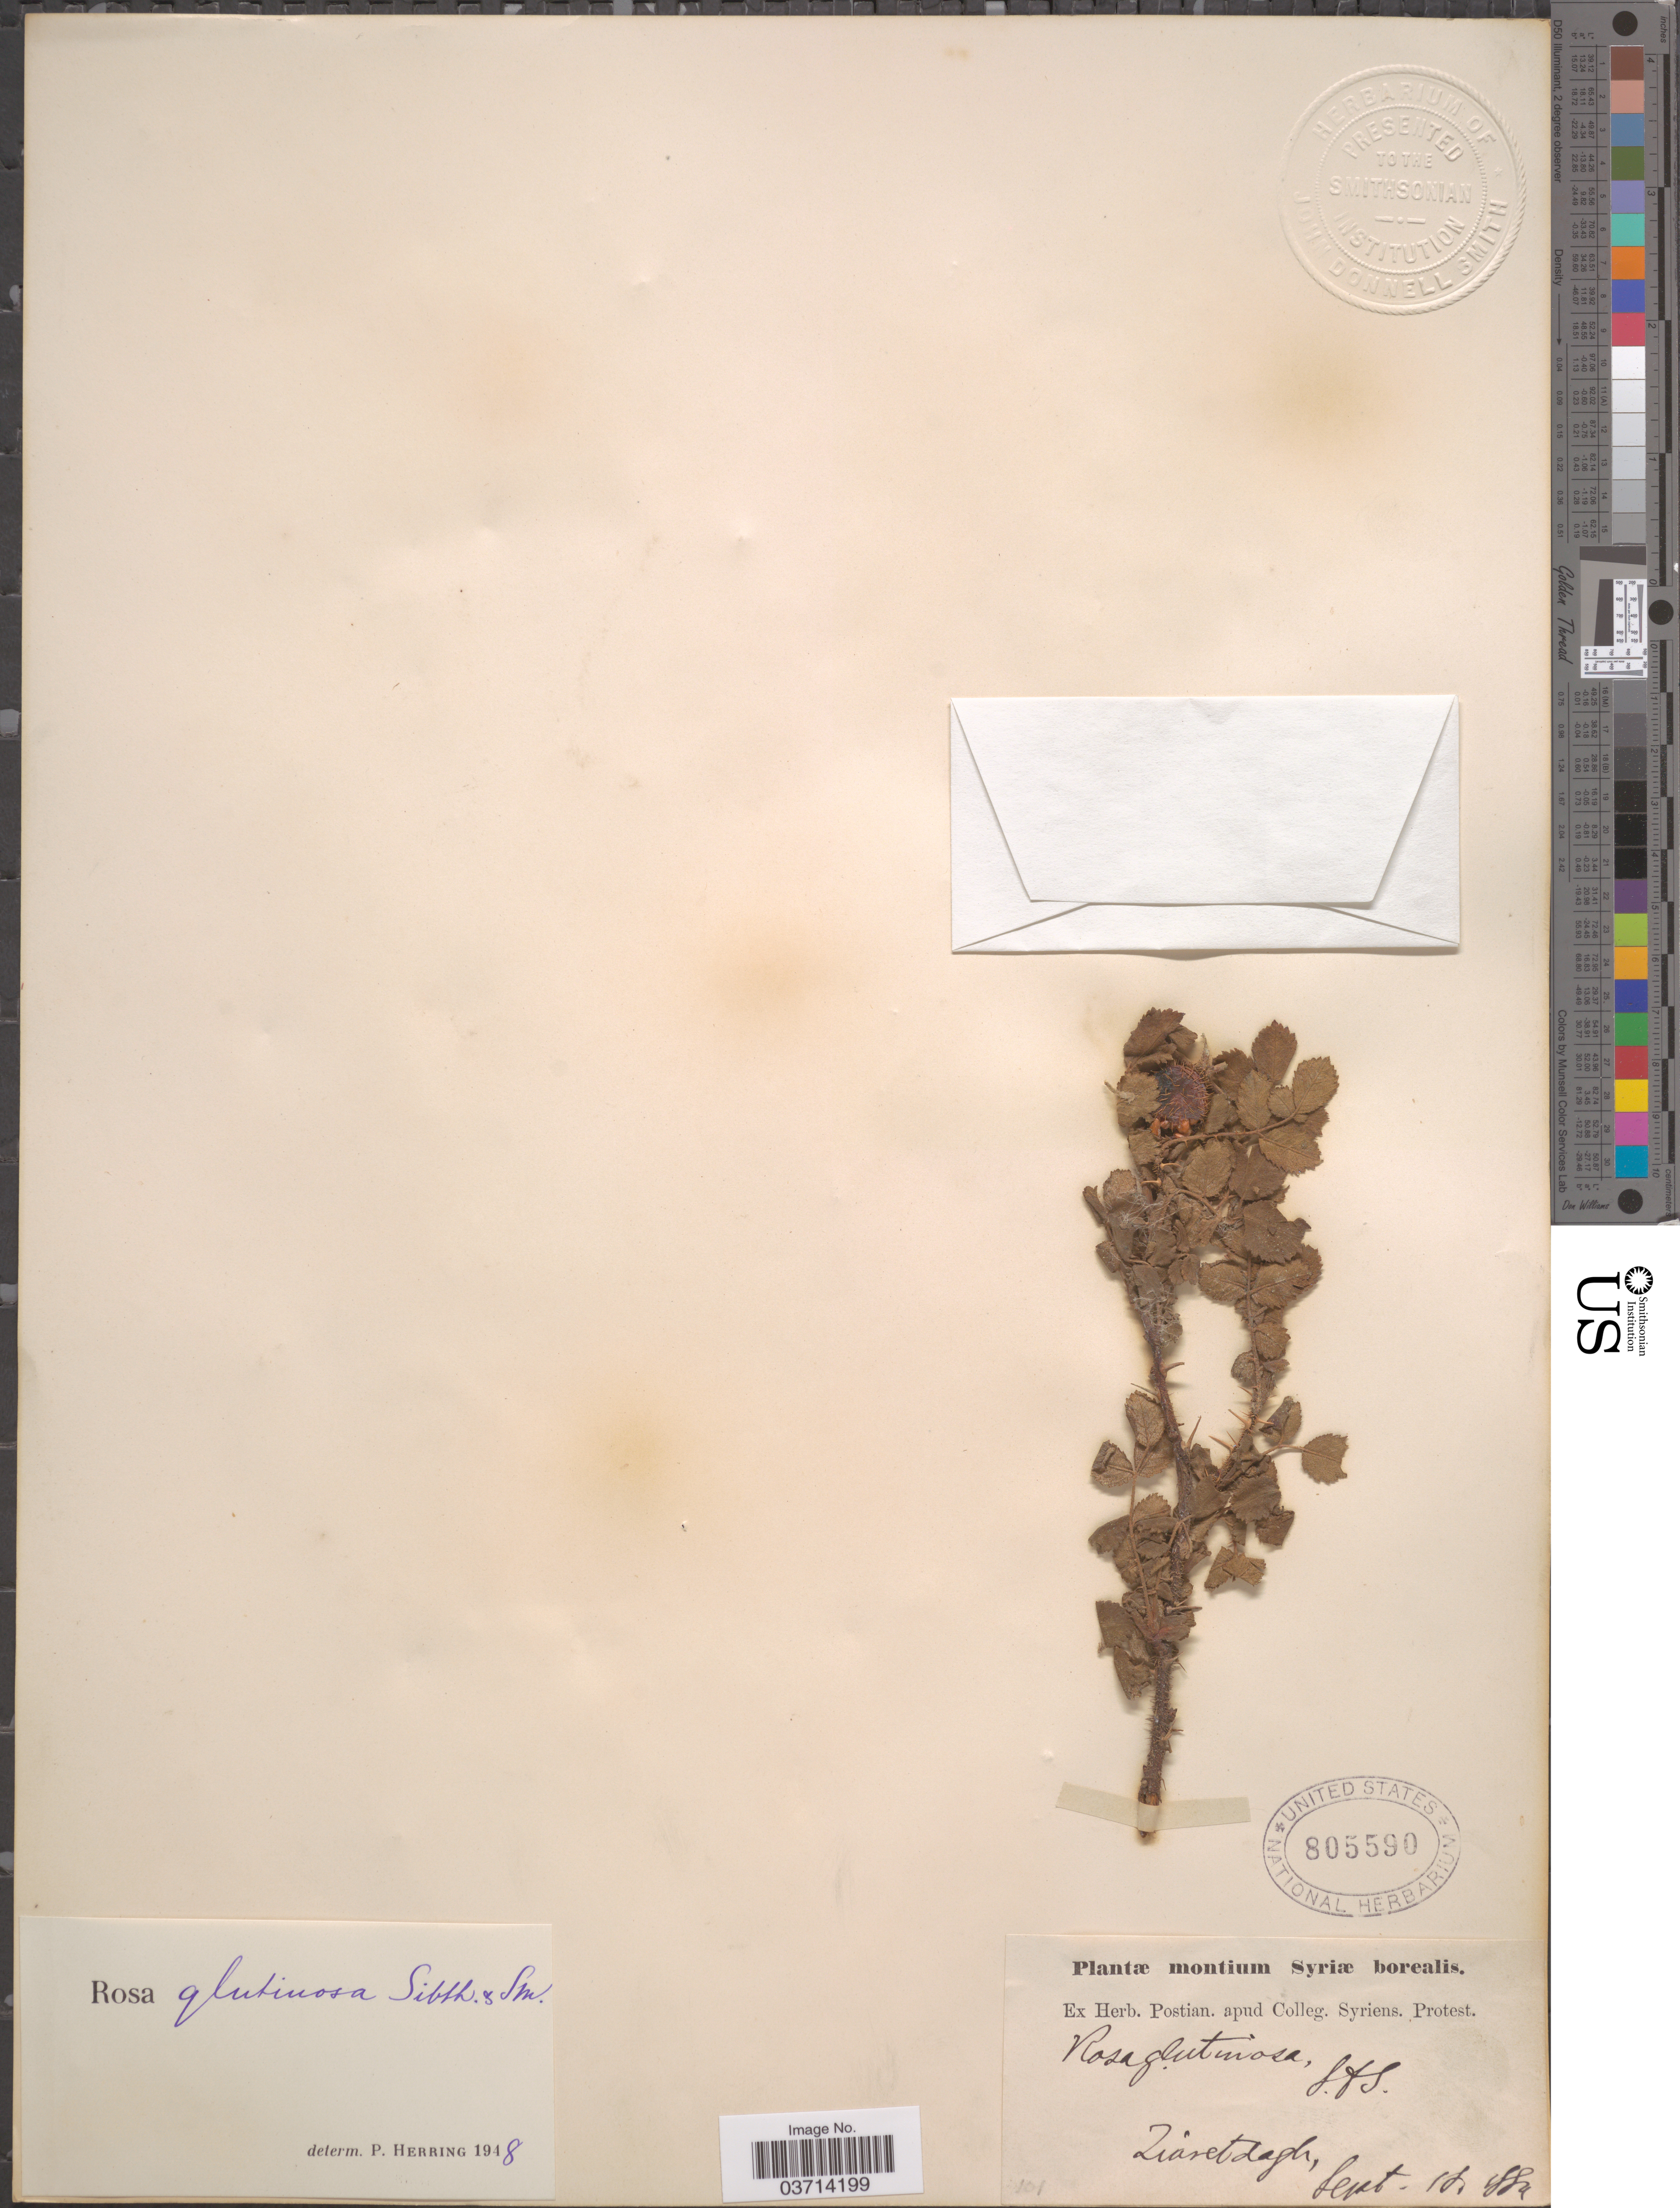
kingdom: Plantae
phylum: Tracheophyta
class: Magnoliopsida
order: Rosales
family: Rosaceae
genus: Rosa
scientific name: Rosa glutinosa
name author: Sibth. & Sm.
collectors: ex herb. Postian. apud Colleg. Syriens. Protest. USE "Fannie P. A. Shepard" (10308853) AS PRIMARY COLLECTOR INSTEAD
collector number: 4101*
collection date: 1884-09-18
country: Syria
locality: Montium Syriæ borealis. Ziaretdagh.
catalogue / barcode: US 805590